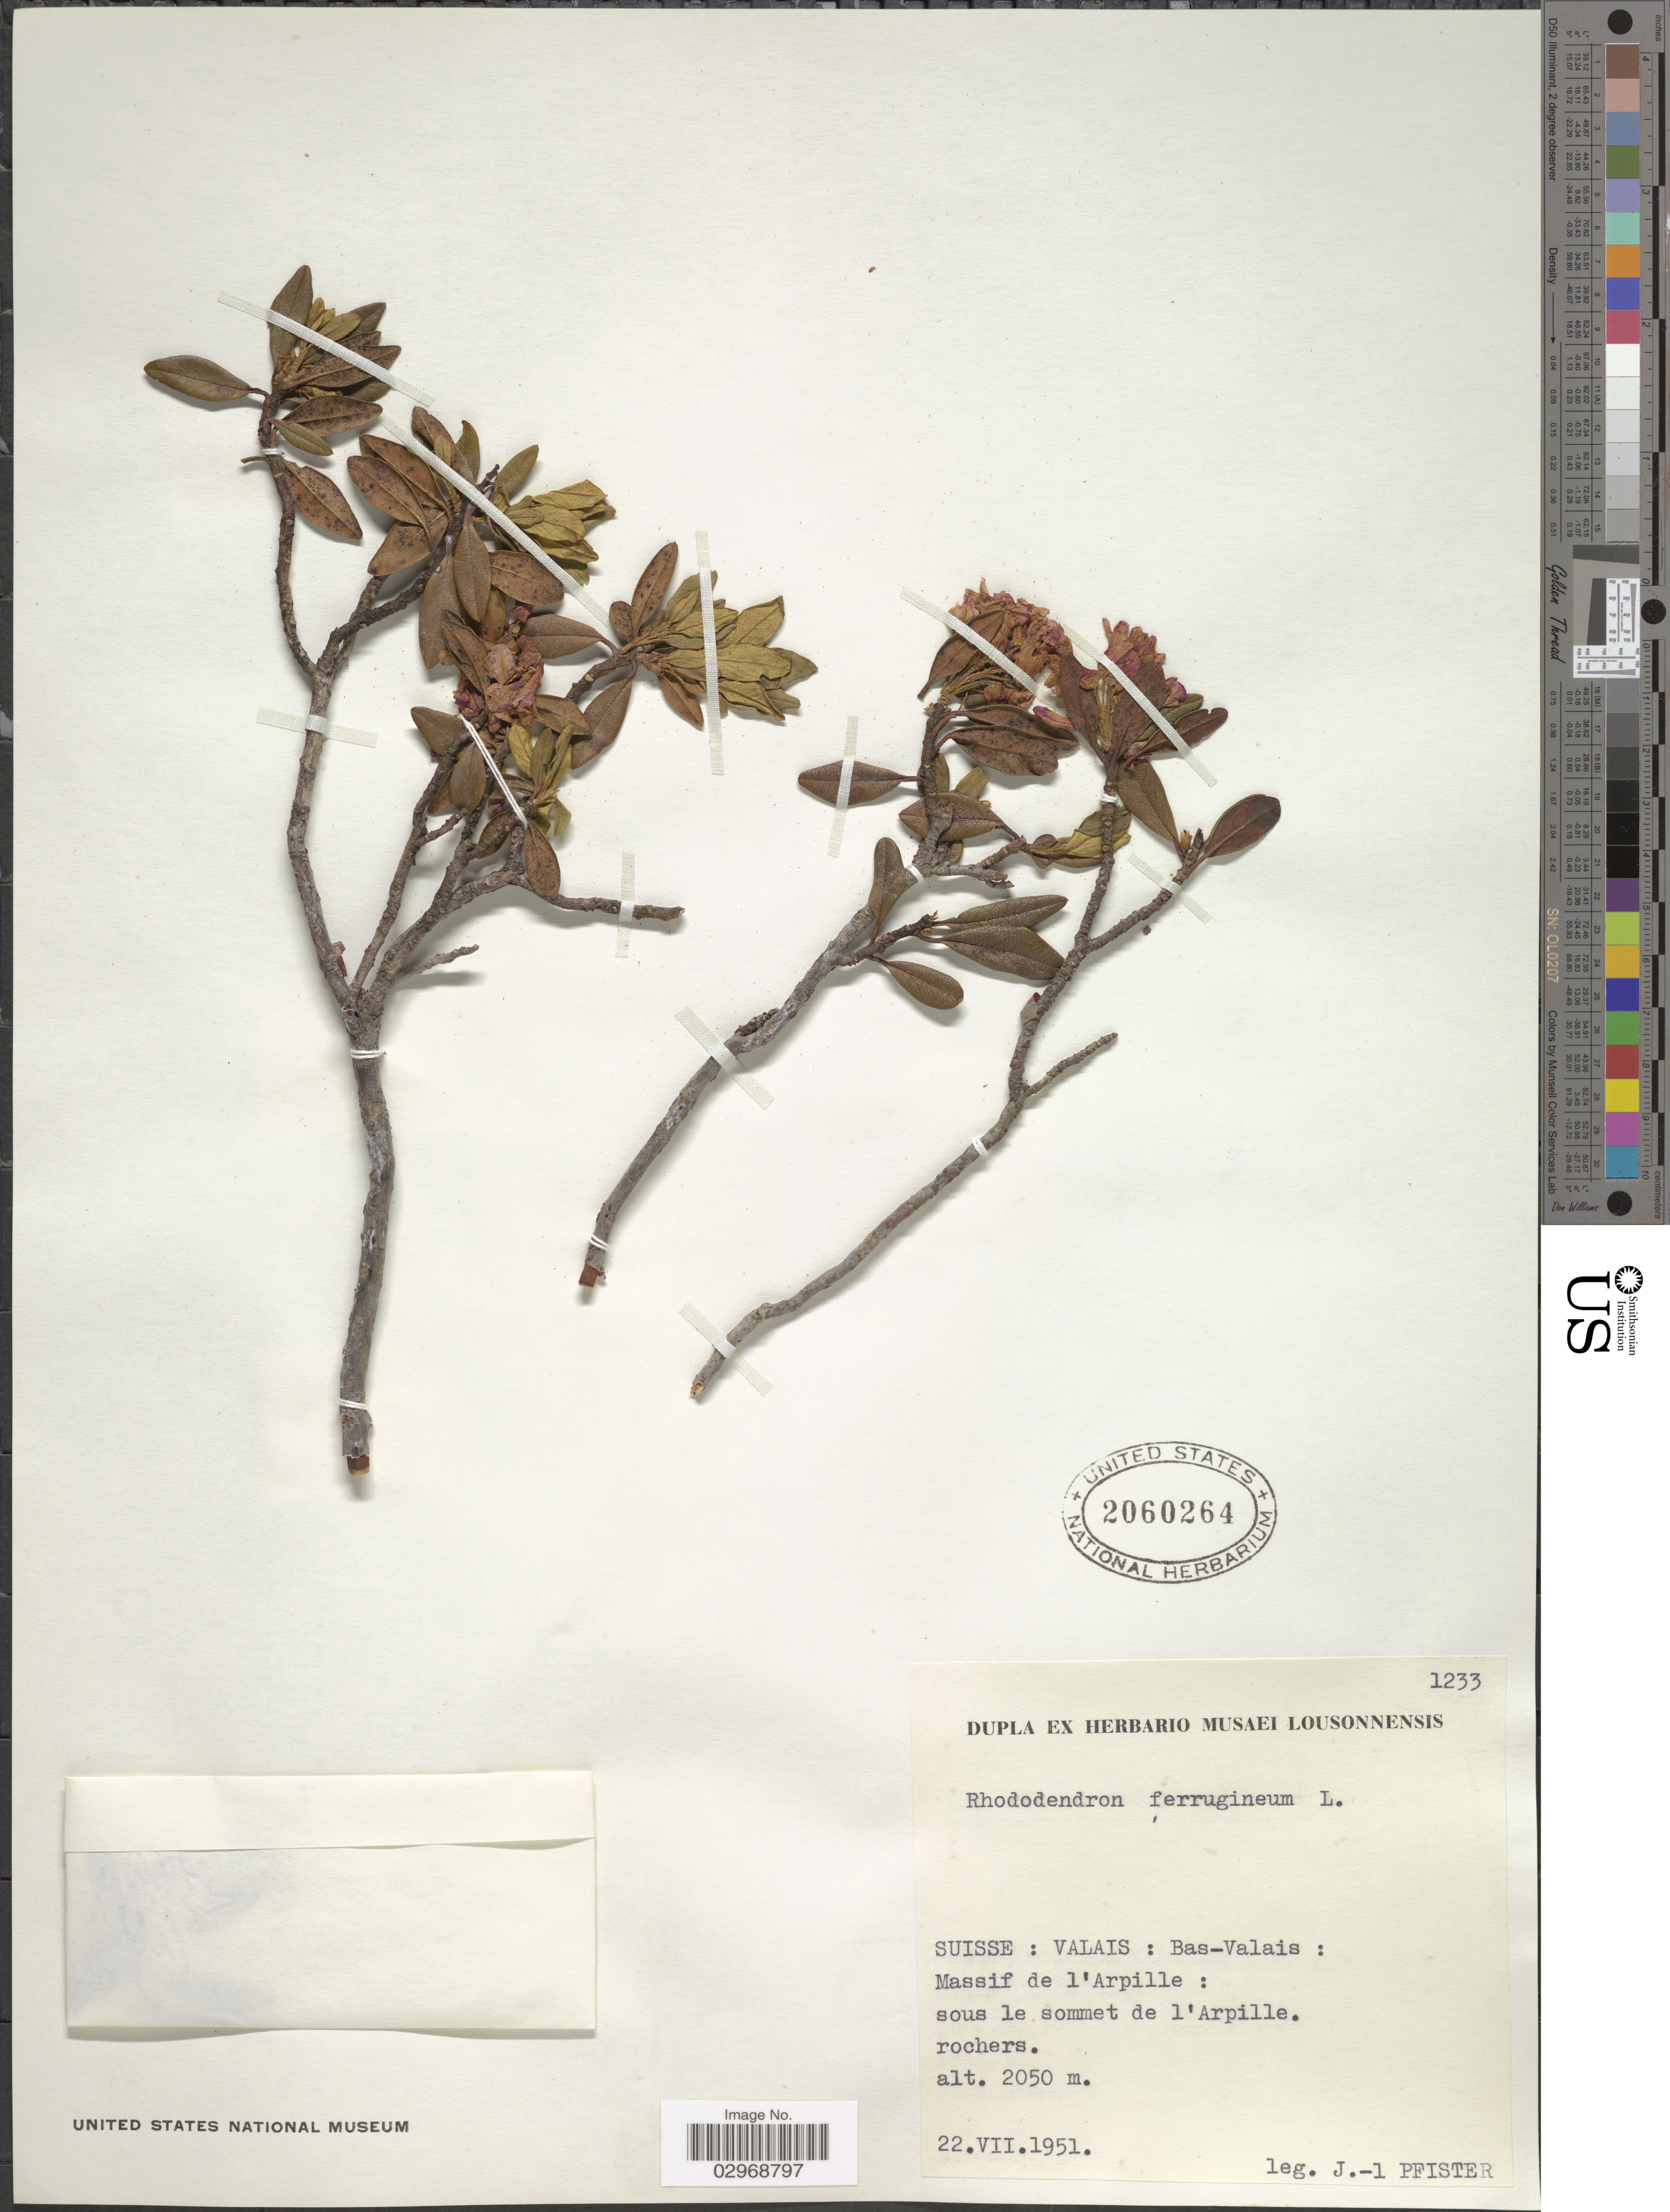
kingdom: Plantae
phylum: Tracheophyta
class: Magnoliopsida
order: Ericales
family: Ericaceae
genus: Rhododendron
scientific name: Rhododendron ferrugineum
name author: L.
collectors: J. Pfister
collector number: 1233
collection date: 1951-07-22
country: Switzerland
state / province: Valais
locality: Suisse: Valais: Bas-Valais: massif de l'Arpille: sous le sommet de l'Arpille.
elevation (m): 2050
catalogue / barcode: US 2060264